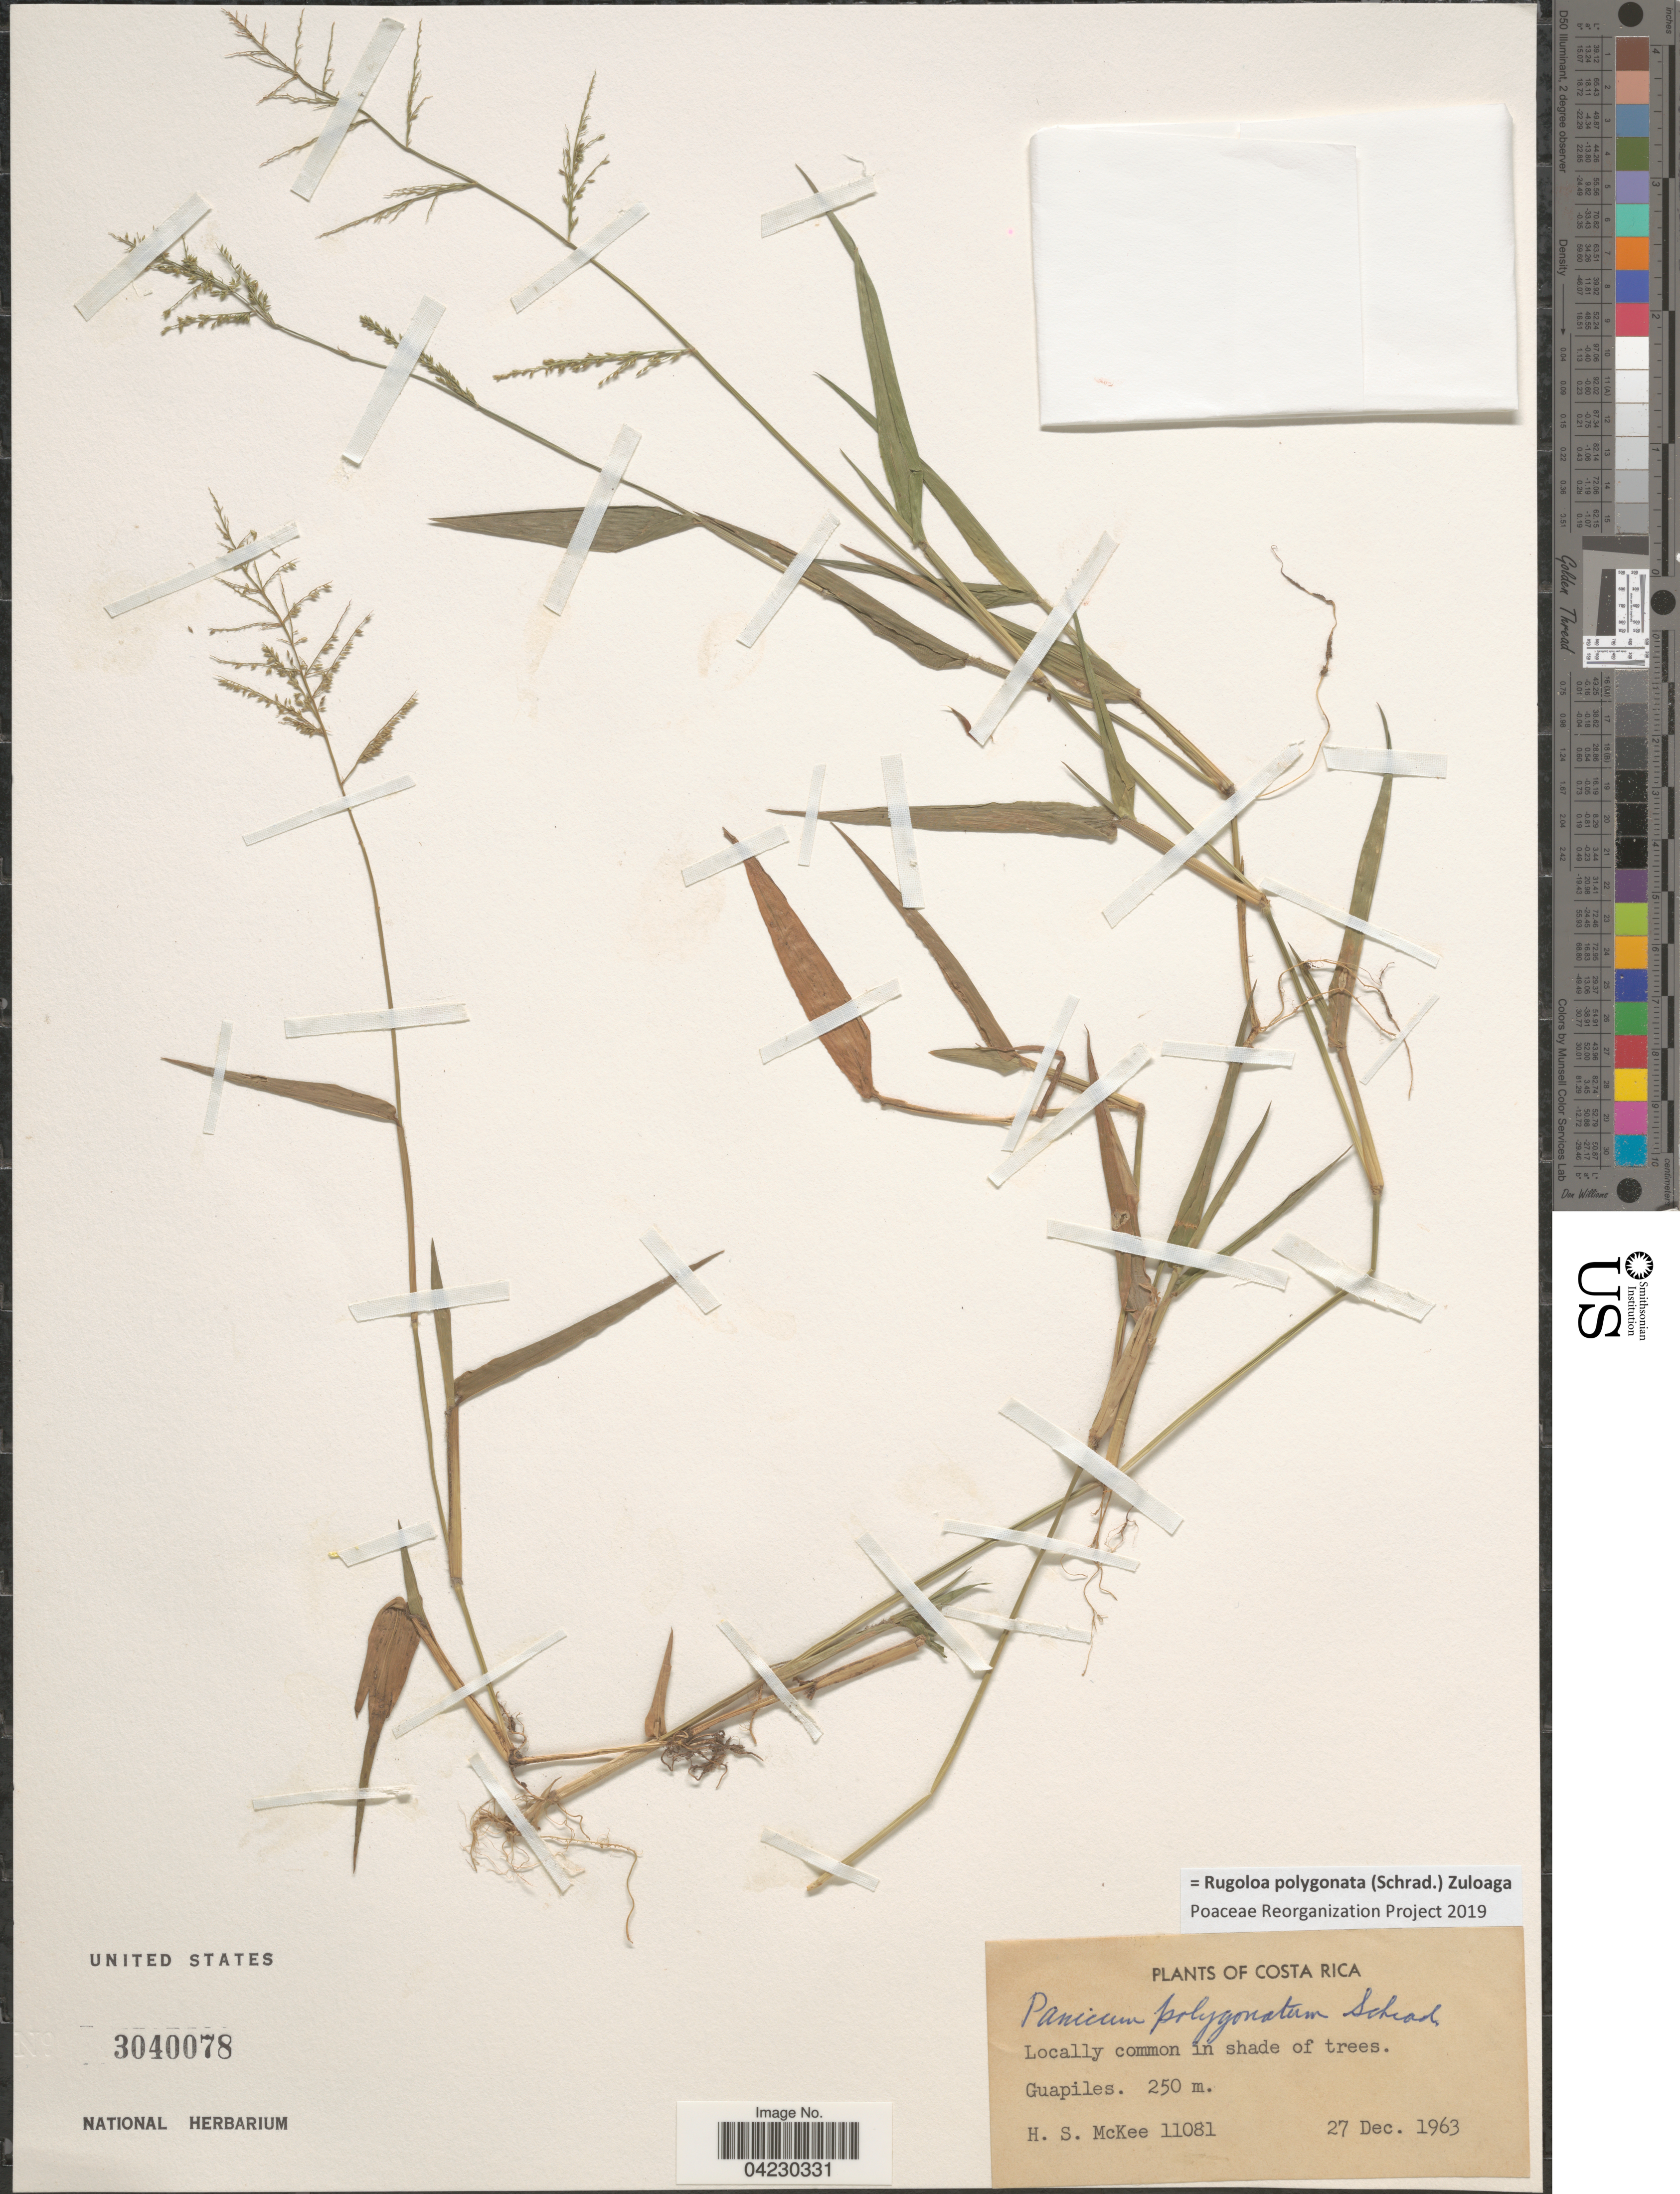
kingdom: Plantae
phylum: Tracheophyta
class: Liliopsida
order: Poales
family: Poaceae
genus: Rugoloa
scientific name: Rugoloa polygonata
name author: (Schrad.) Zuloaga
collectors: H. S. McKee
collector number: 11081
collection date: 1963-12-27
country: Costa Rica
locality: Guapiles.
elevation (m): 250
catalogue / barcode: US 3040078